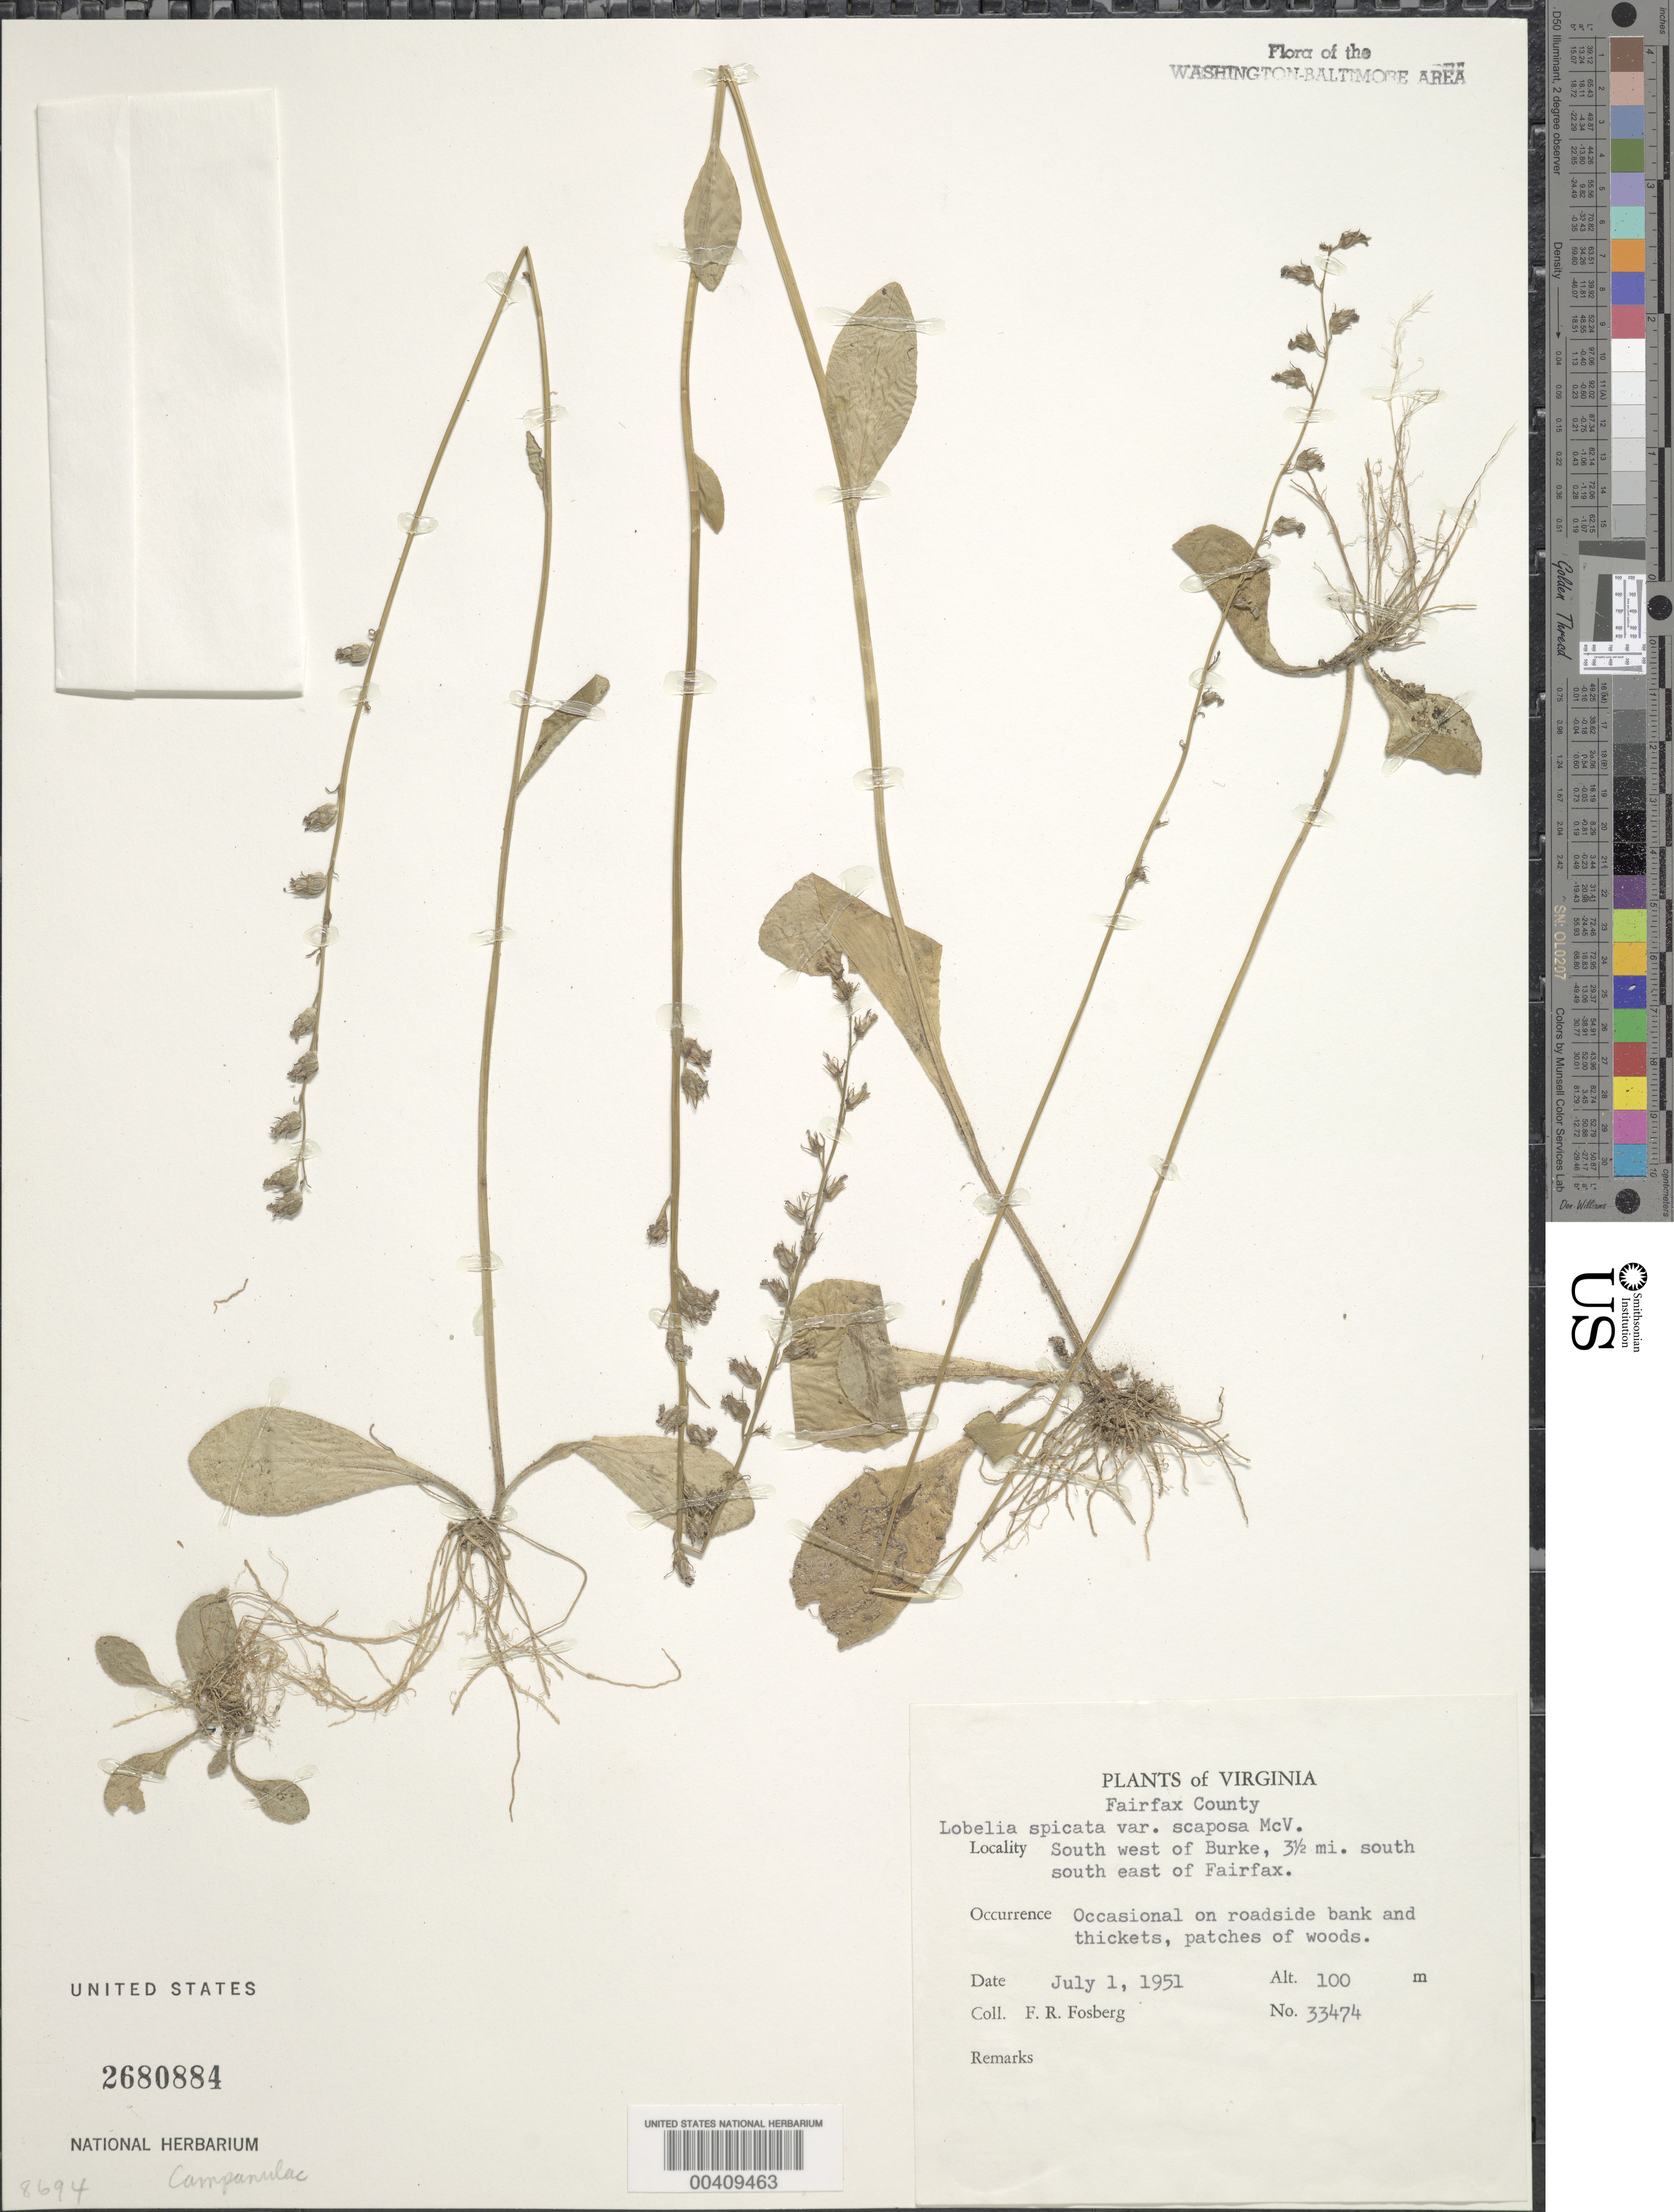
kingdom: Plantae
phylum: Tracheophyta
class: Magnoliopsida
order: Asterales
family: Campanulaceae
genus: Lobelia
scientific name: Lobelia spicata var. scaposa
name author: McVaugh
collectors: F. R. Fosberg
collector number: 33474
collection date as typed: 01 Jul 1951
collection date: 1951-07-01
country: United States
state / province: Virginia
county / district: Fairfax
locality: SW of Burke, 3 1/2 mi. SSE of Fairfax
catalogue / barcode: US 2680884